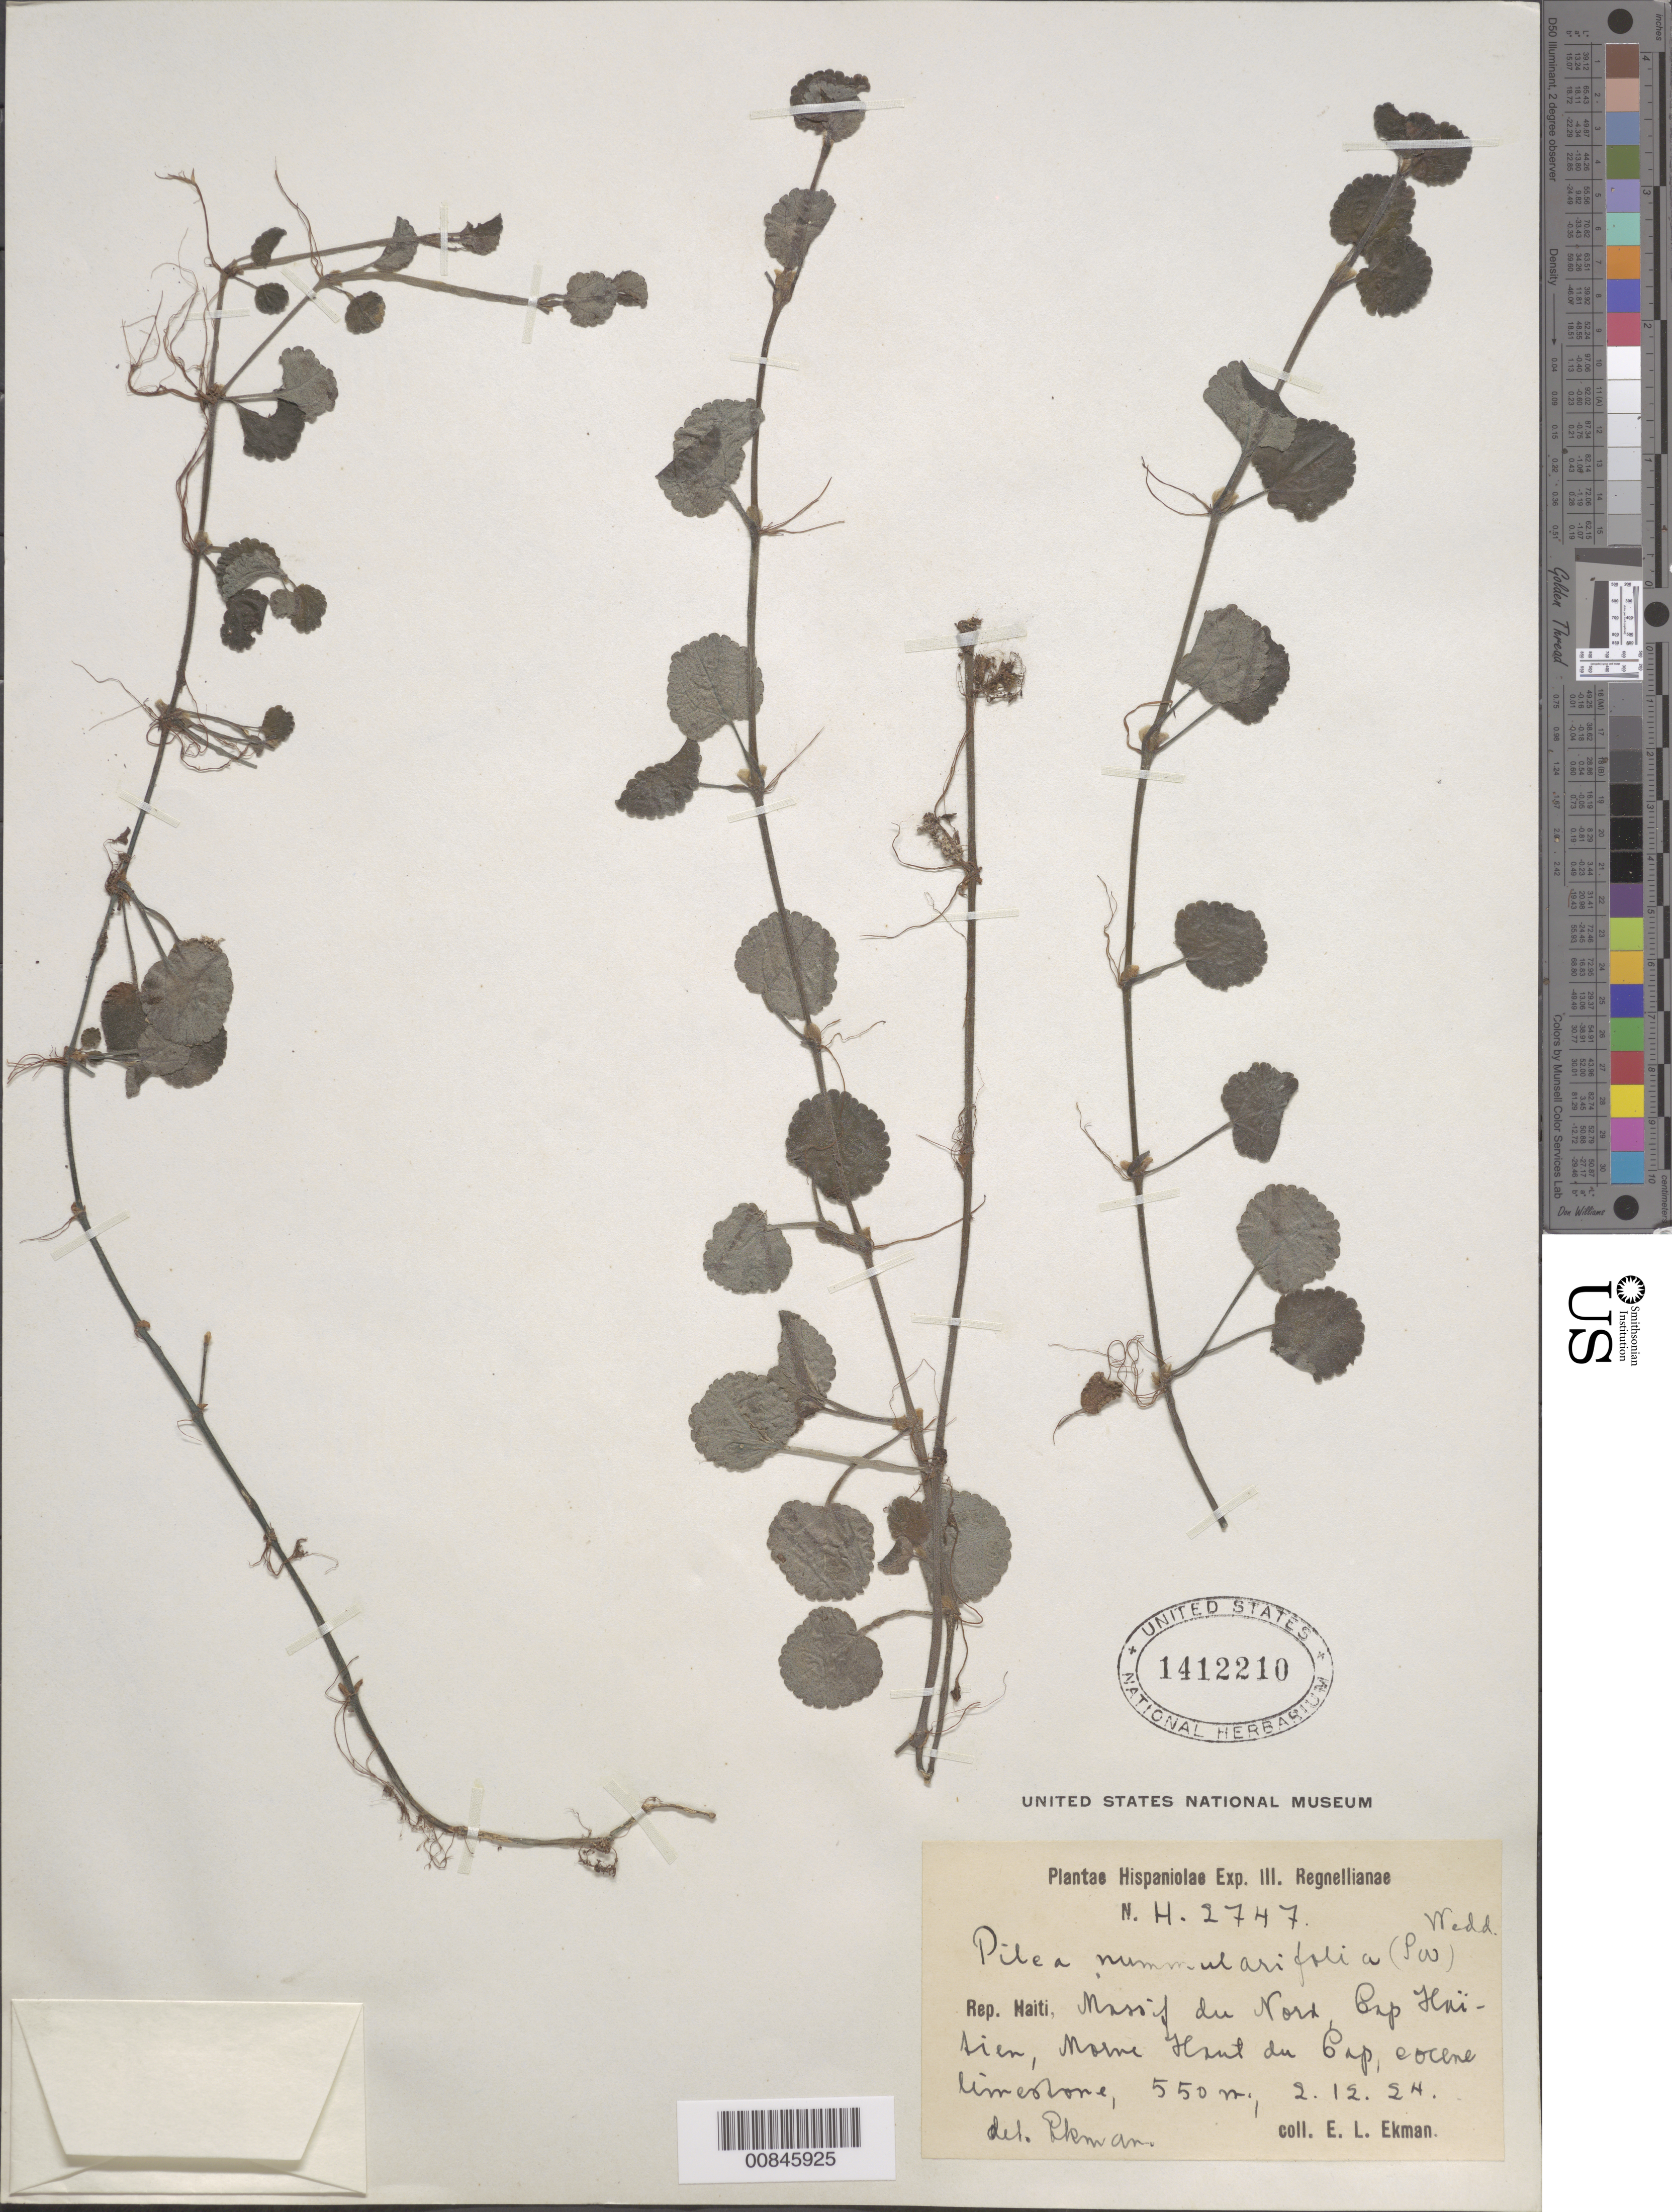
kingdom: Plantae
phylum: Tracheophyta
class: Magnoliopsida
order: Rosales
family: Urticaceae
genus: Pilea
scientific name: Pilea nummularifolia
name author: (Sw.) Wedd.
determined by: Ekman, E. L.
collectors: E. L. Ekman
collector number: H 2747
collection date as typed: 02 Dec 1924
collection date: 1924-12-02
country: Haiti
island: Hispaniola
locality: Massif du Nord, Cap Haitien, Morne Haut du Cap.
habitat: Eocene limestone.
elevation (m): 550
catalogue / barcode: US 1412210